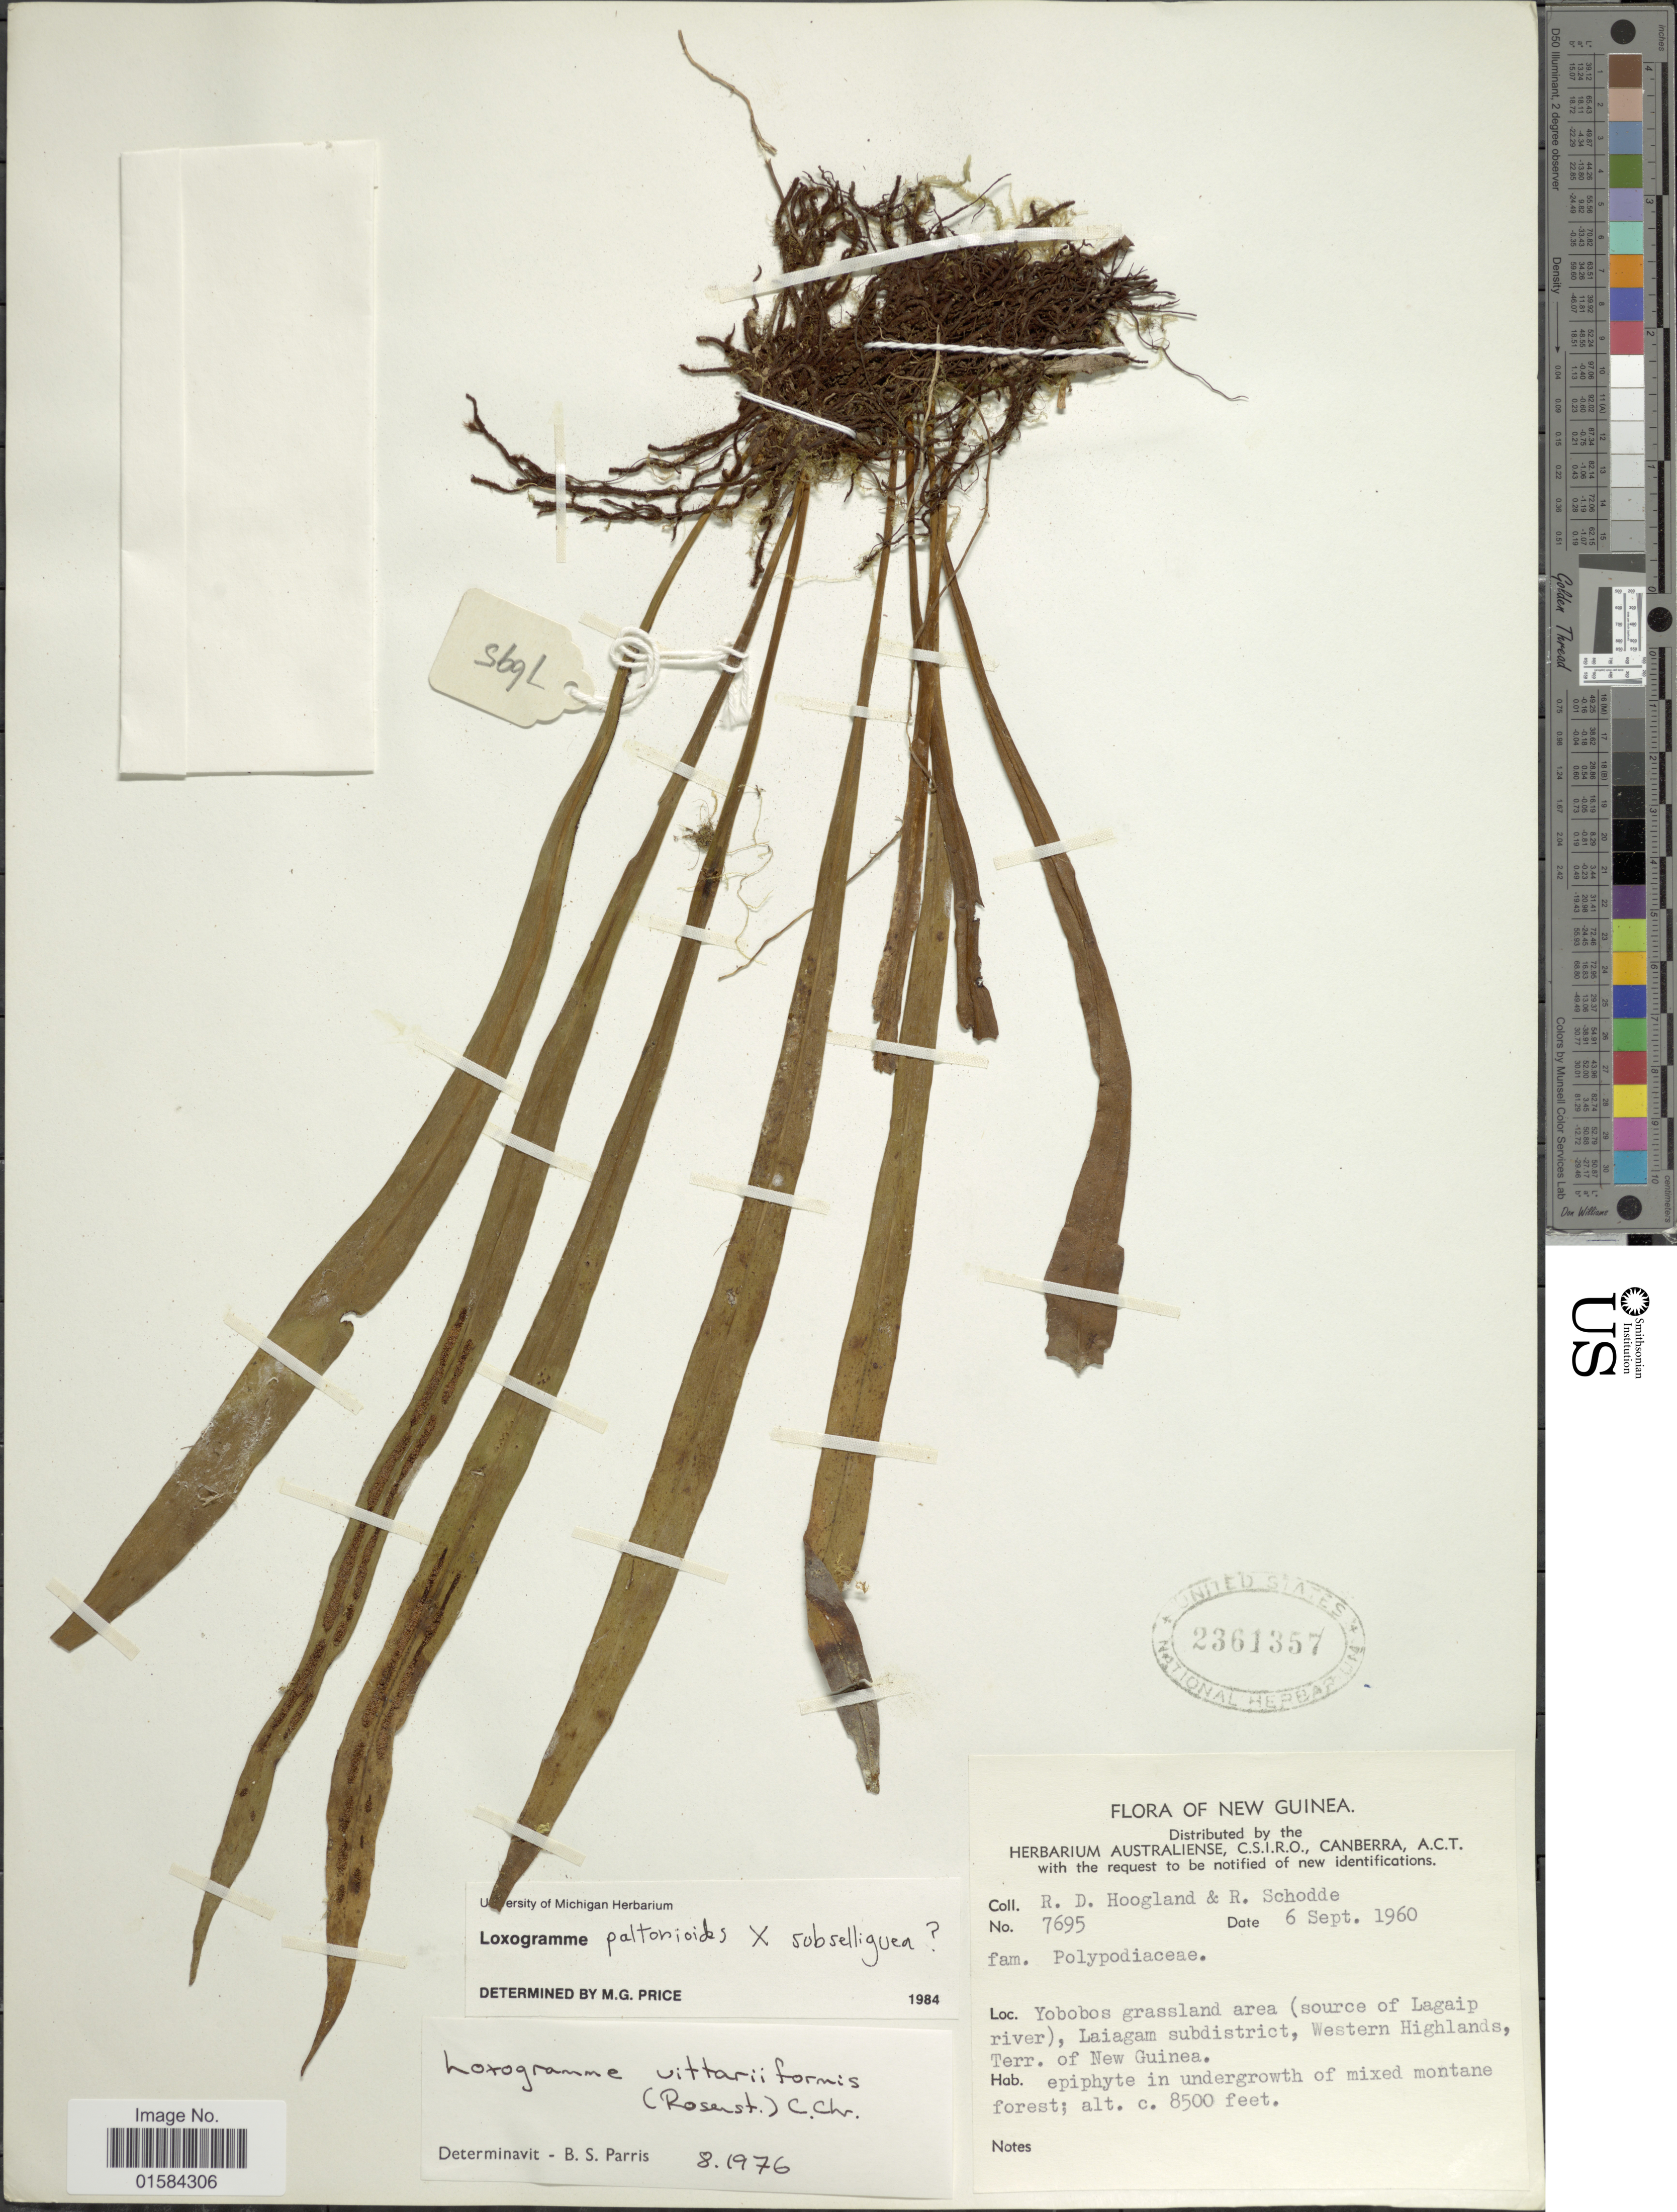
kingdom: Plantae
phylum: Tracheophyta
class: Polypodiopsida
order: Polypodiales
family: Polypodiaceae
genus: Loxogramme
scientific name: Loxogramme paltonioides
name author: Copel.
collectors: R. D. Hoogland & R. Schodde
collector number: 7695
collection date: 1960-09-06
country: Papua New Guinea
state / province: Western Highlands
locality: New Guinea, Yobobos grassland area (source of Lagaip river),Laiagam subdistrict, Western Highlands, Terr. of New Guinea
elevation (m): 2591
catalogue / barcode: US 2361357